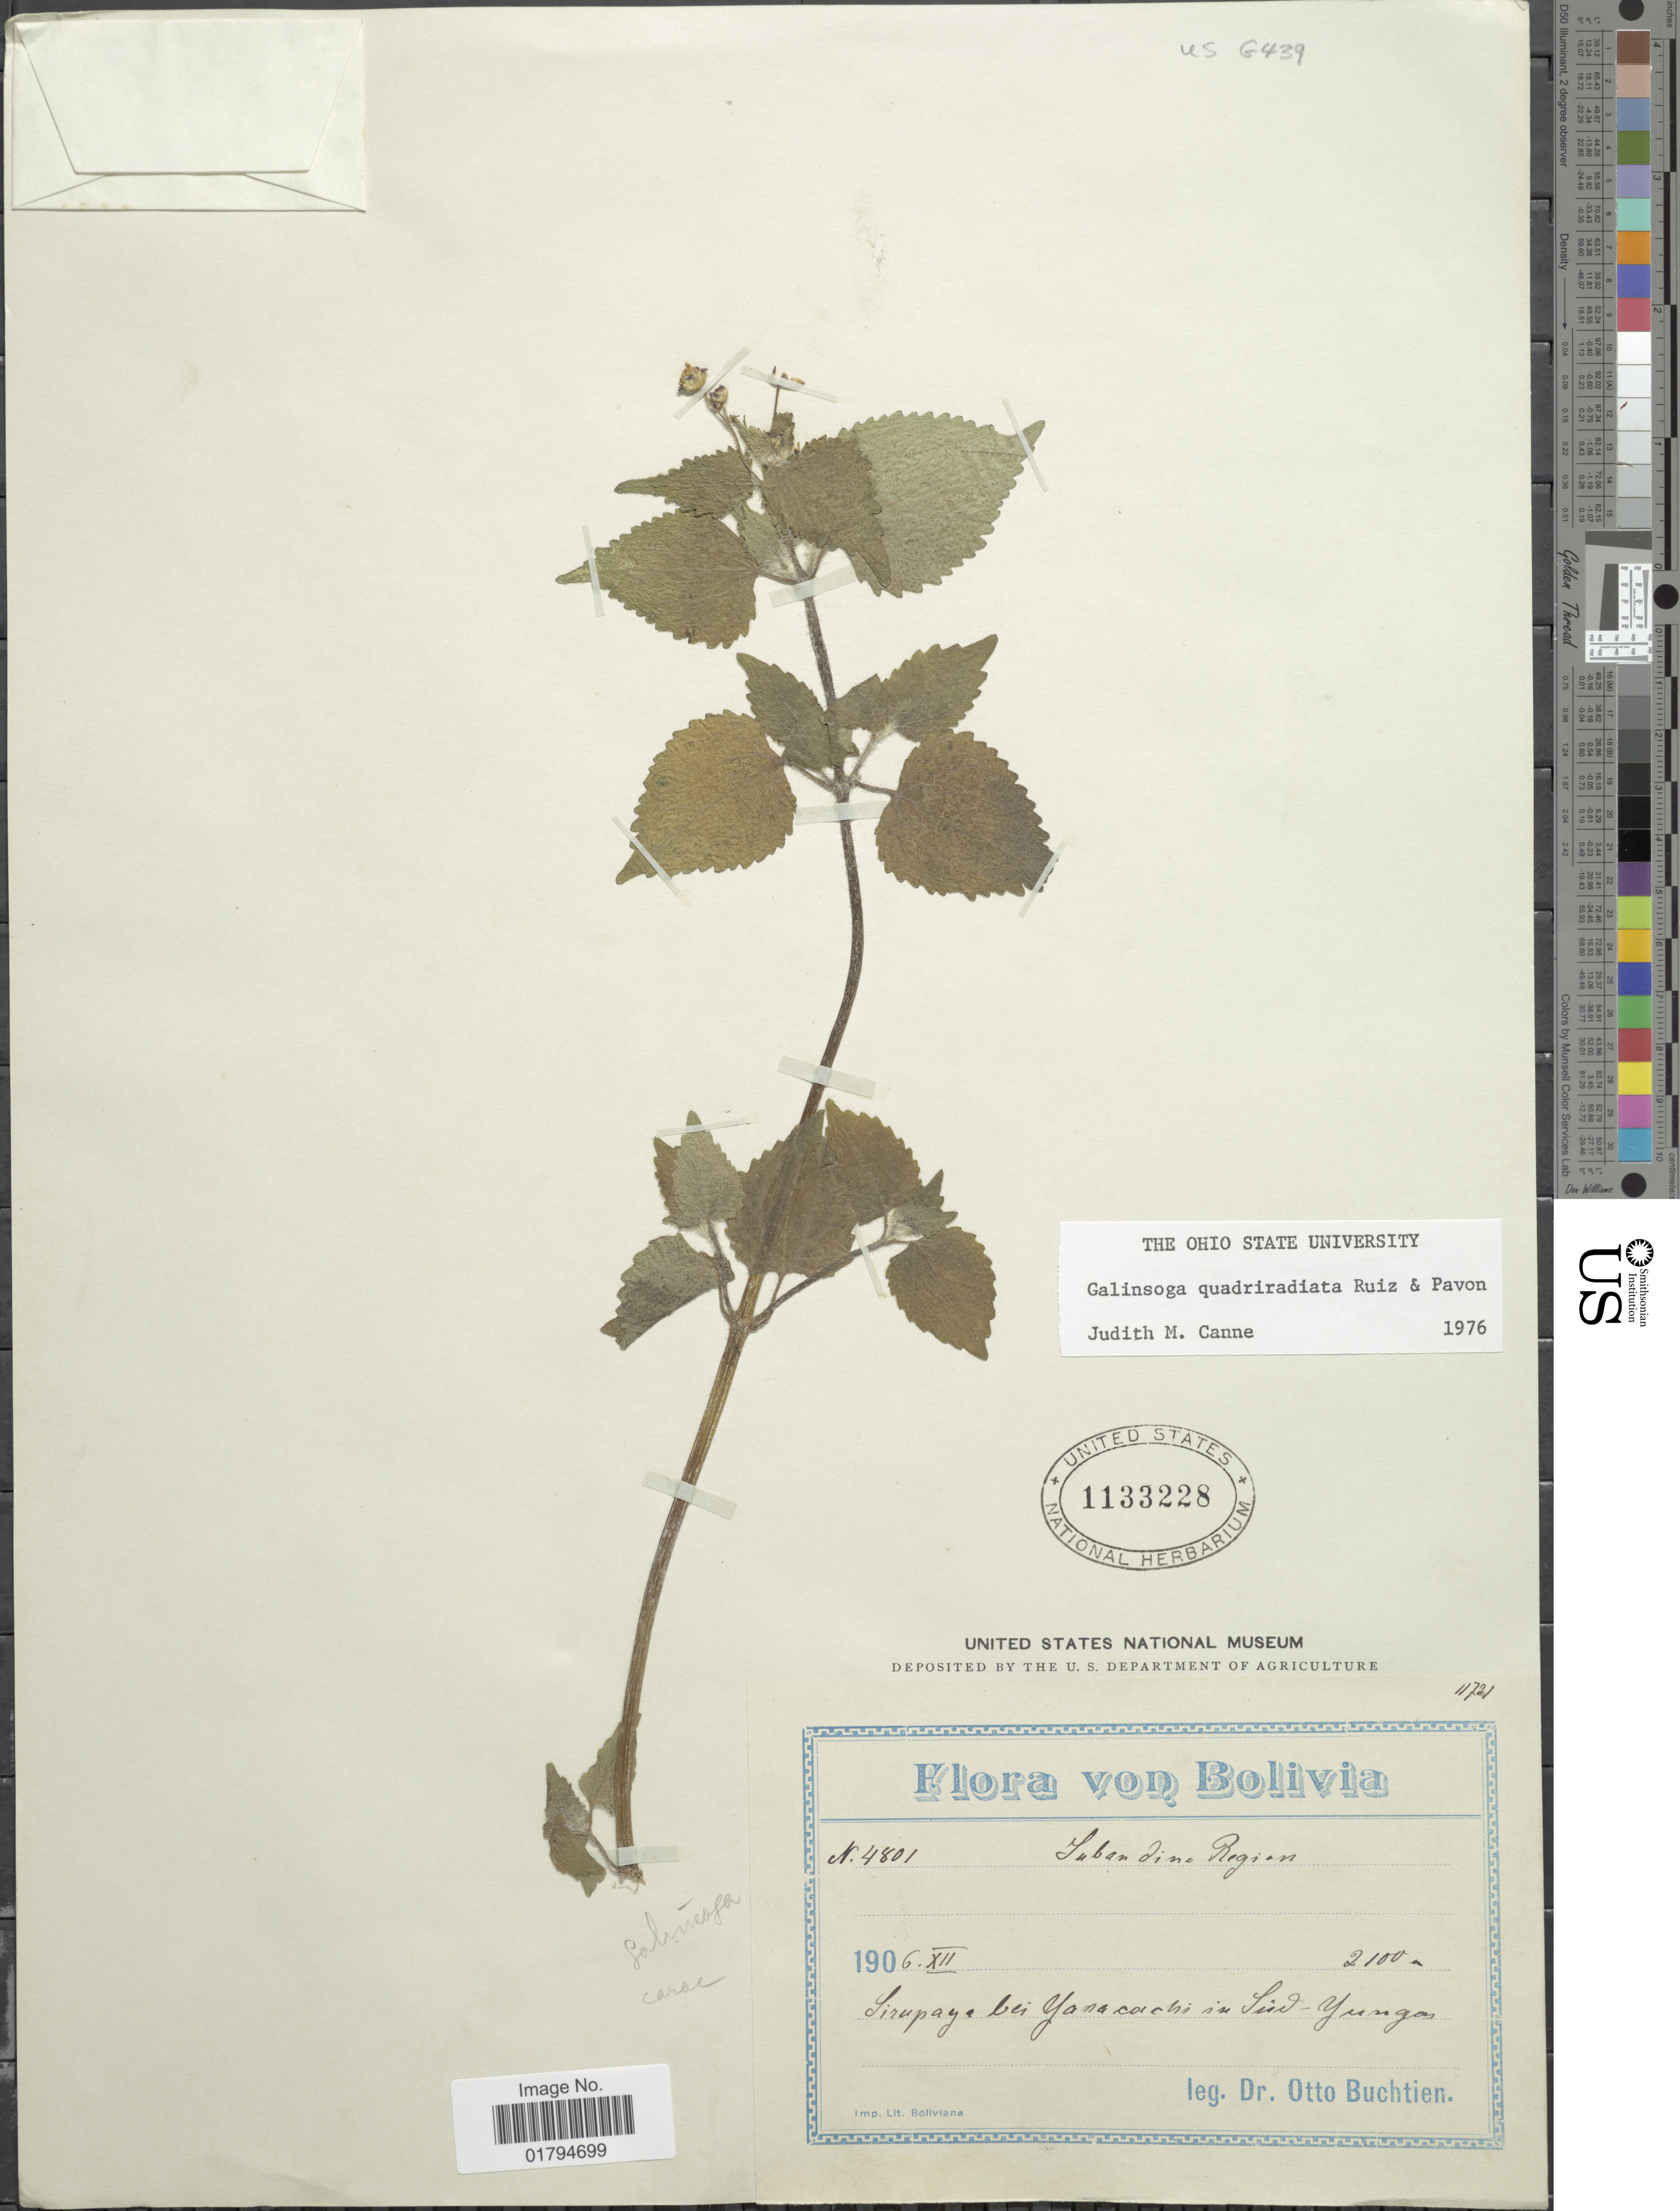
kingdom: Plantae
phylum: Tracheophyta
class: Magnoliopsida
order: Asterales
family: Asteraceae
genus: Galinsoga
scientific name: Galinsoga quadriradiata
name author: Ruiz & Pav.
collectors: O. Buchtien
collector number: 4801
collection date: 1906-12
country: Bolivia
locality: Subandine Region, Sinupaya bei Yanacarchi in Sud-Yungas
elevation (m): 2100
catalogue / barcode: US 1133228